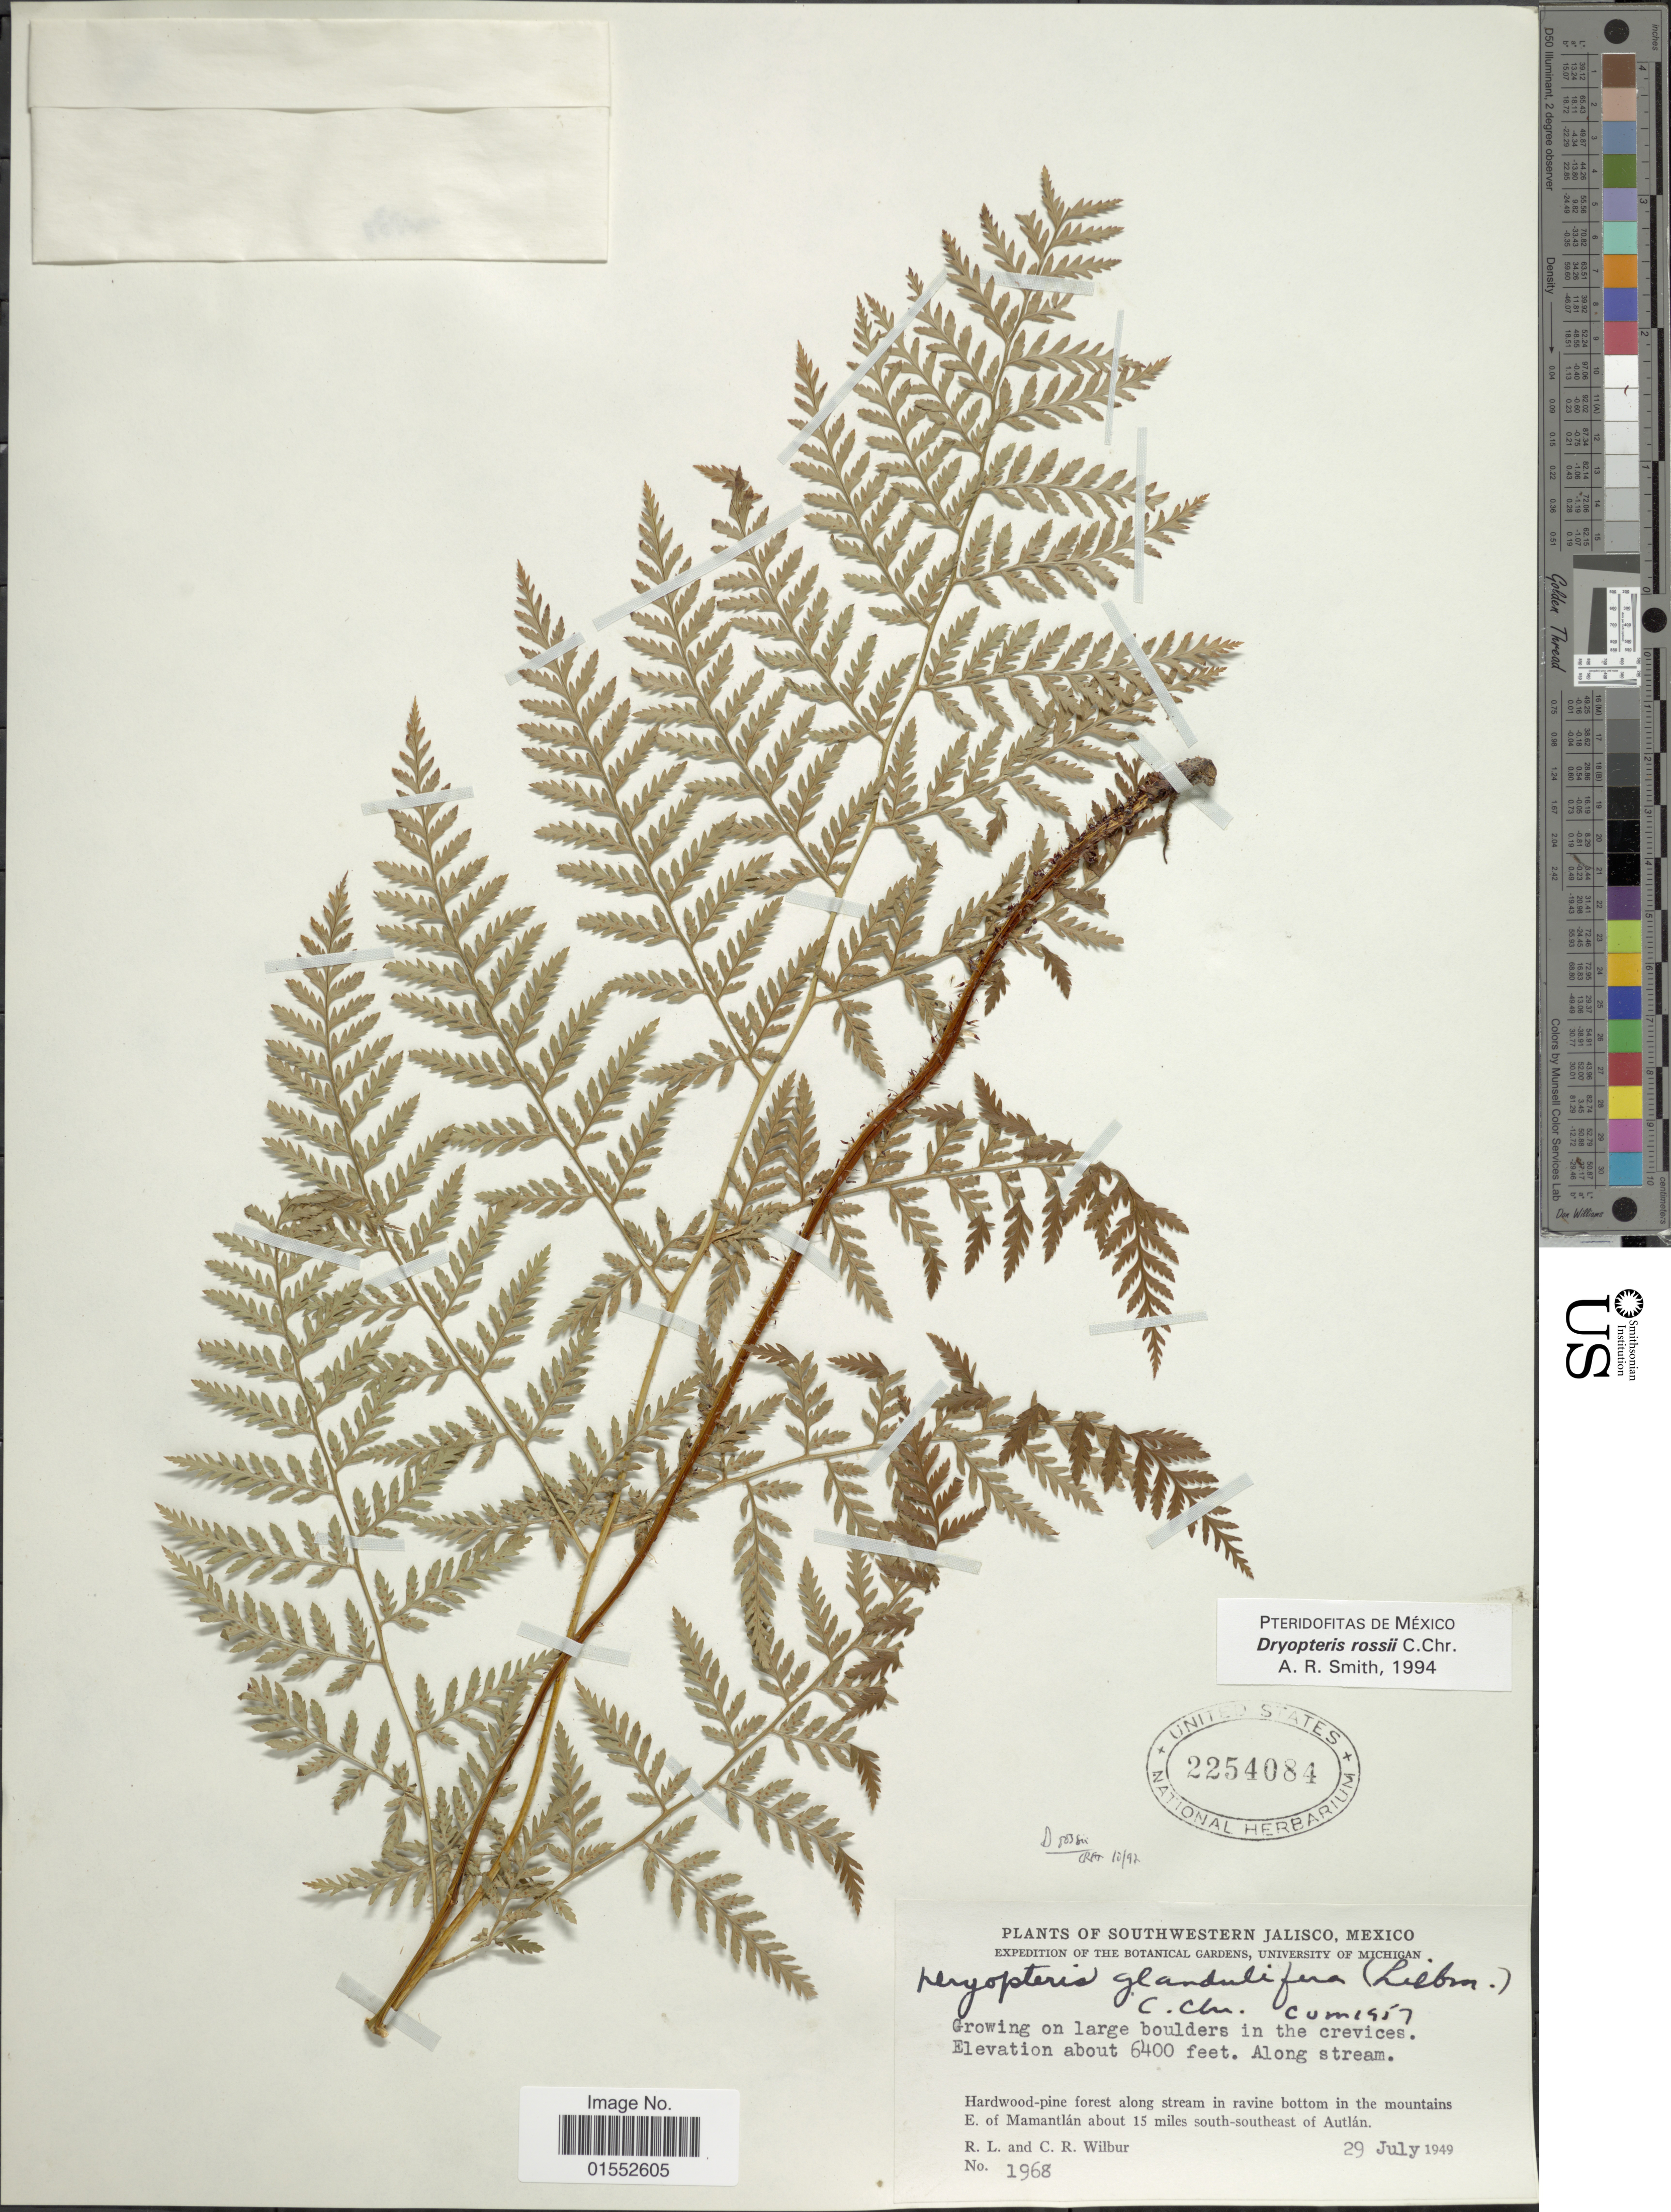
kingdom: Plantae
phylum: Tracheophyta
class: Polypodiopsida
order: Polypodiales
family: Dryopteridaceae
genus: Dryopteris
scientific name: Dryopteris rossii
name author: C. Chr.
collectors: R. L. Wilbur & C. Wilbur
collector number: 1968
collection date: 1949-07-29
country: Mexico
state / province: Jalisco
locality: Southwestern Jalisco, Hardwood-pine forest along stream in ravine bottom in the mountains E of Mamantlán about 15 miles south-southeast of Autlán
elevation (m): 1951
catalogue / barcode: US 2254084